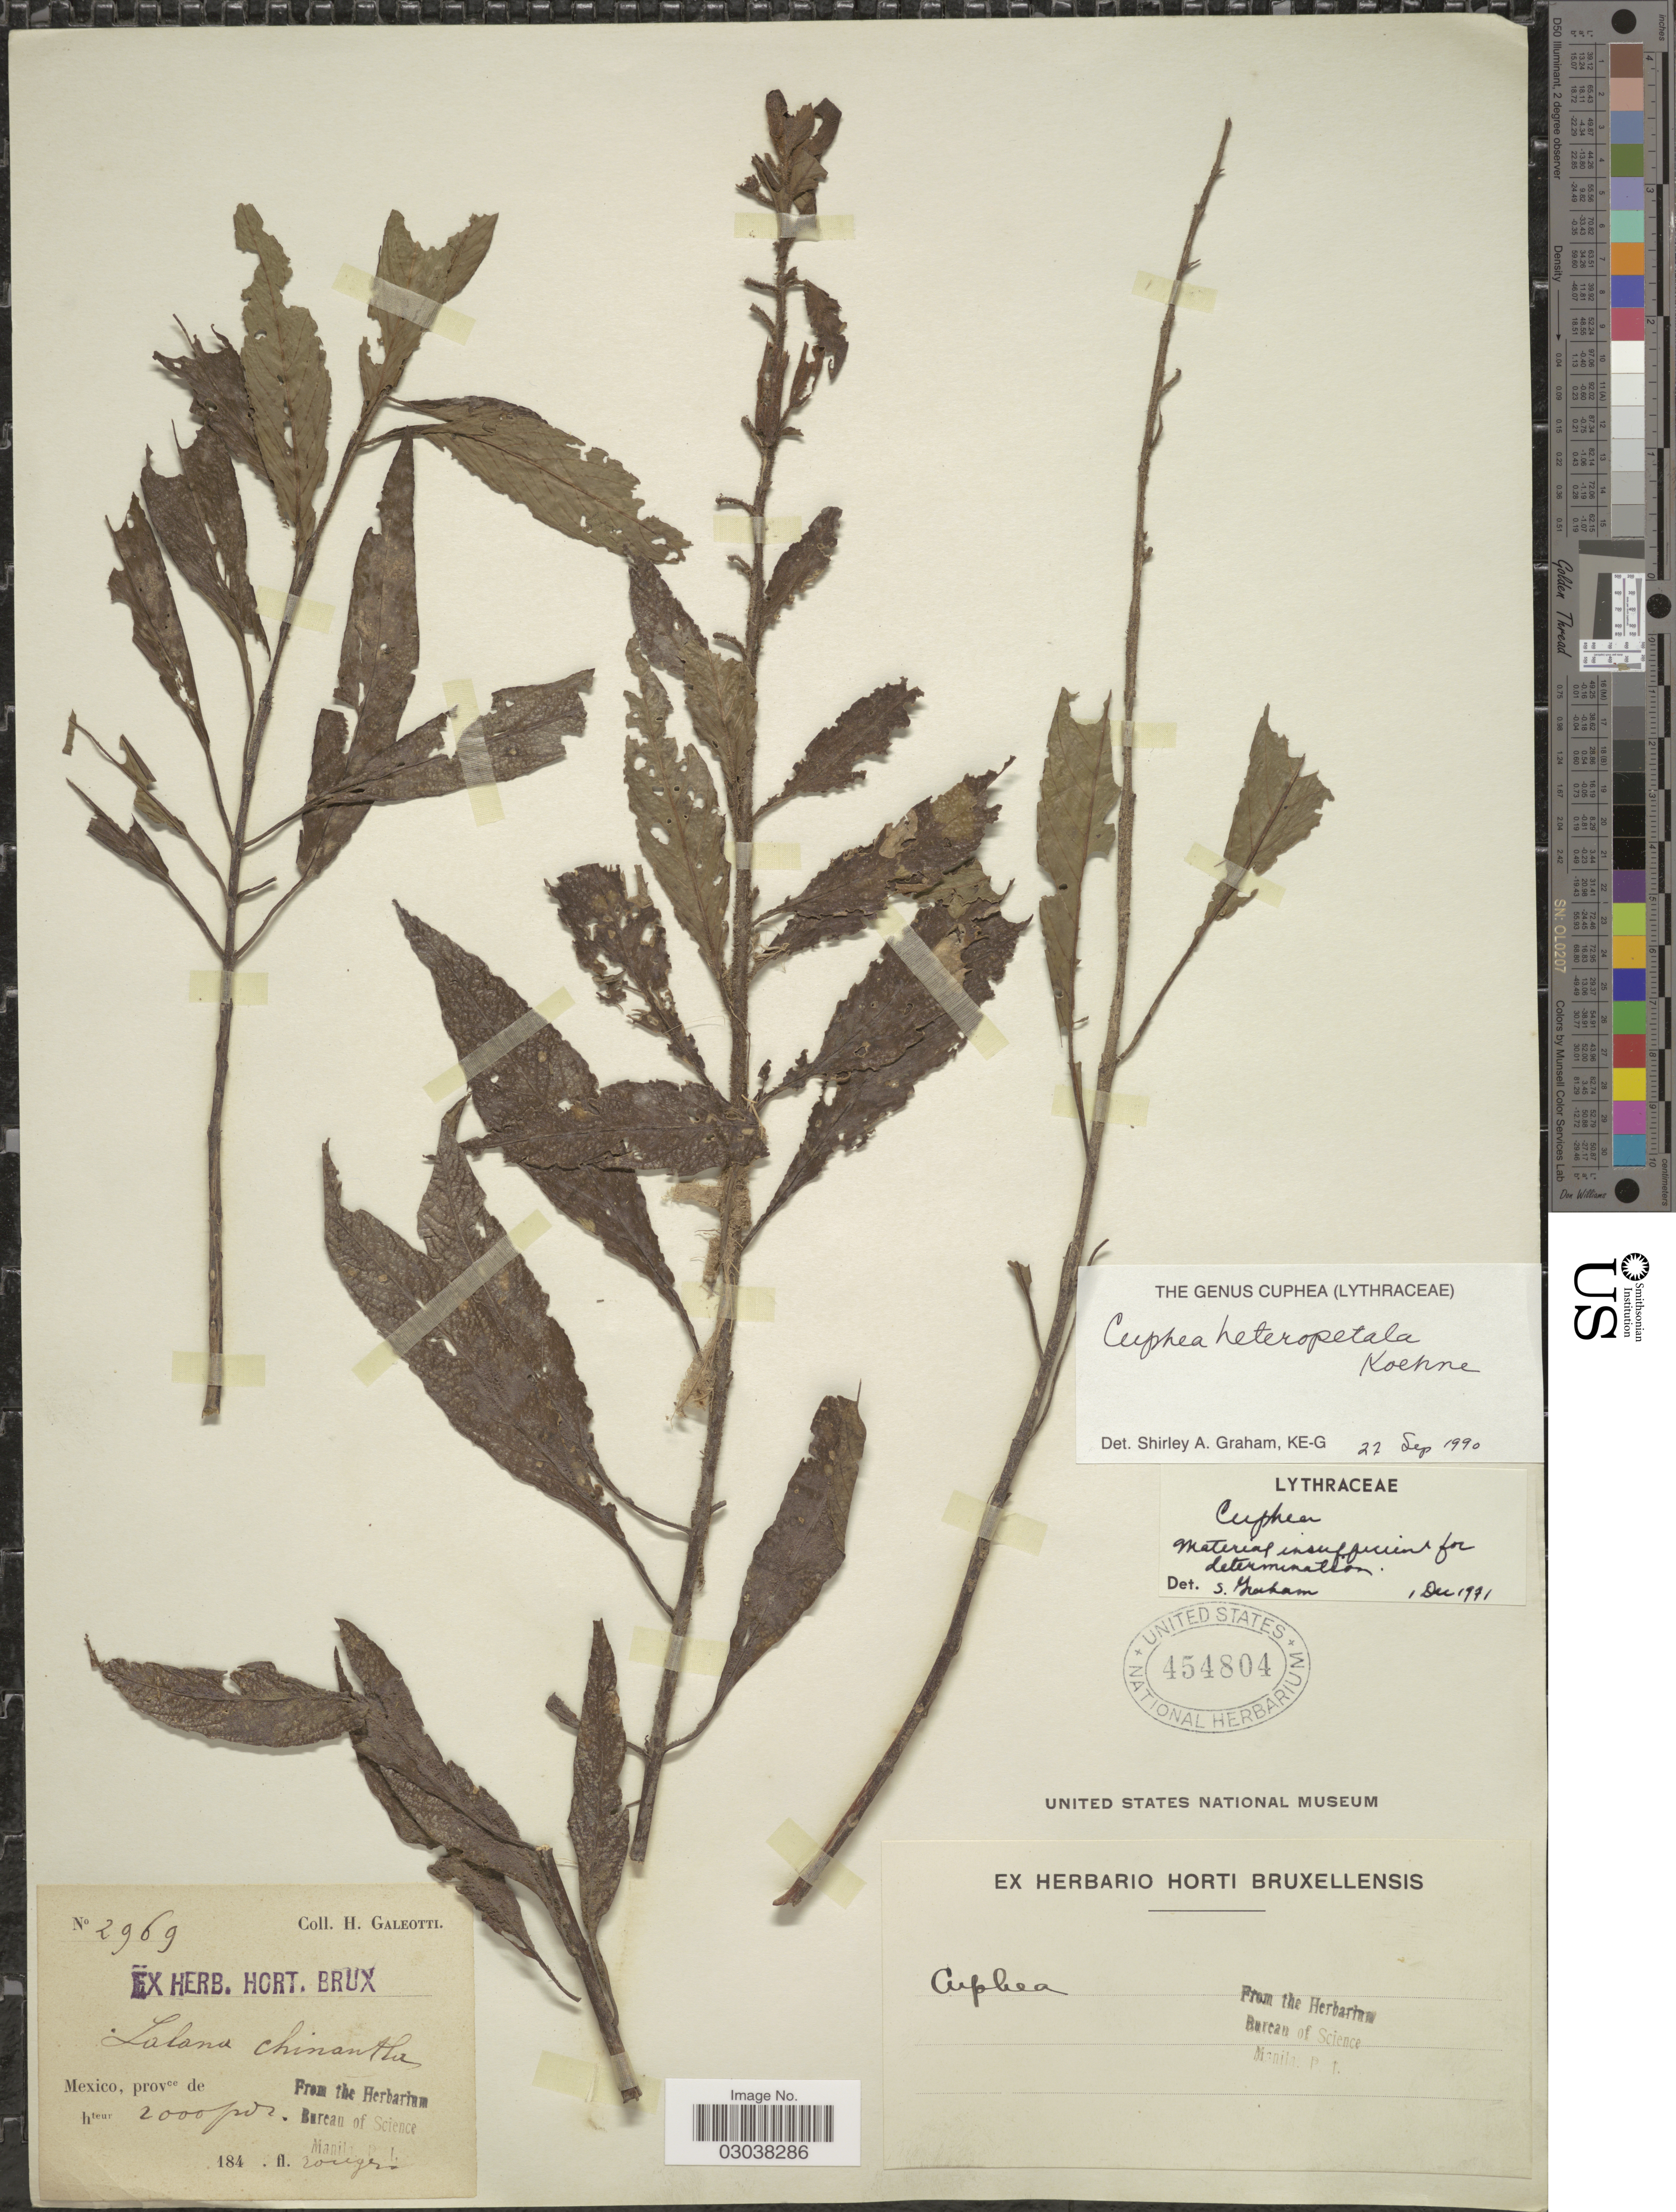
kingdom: Plantae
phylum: Tracheophyta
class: Magnoliopsida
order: Myrtales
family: Lythraceae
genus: Cuphea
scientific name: Cuphea heteropetala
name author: Koehne in Mart.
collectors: H. G. Galeotti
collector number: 2969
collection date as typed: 184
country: Mexico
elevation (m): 610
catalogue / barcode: US 454804